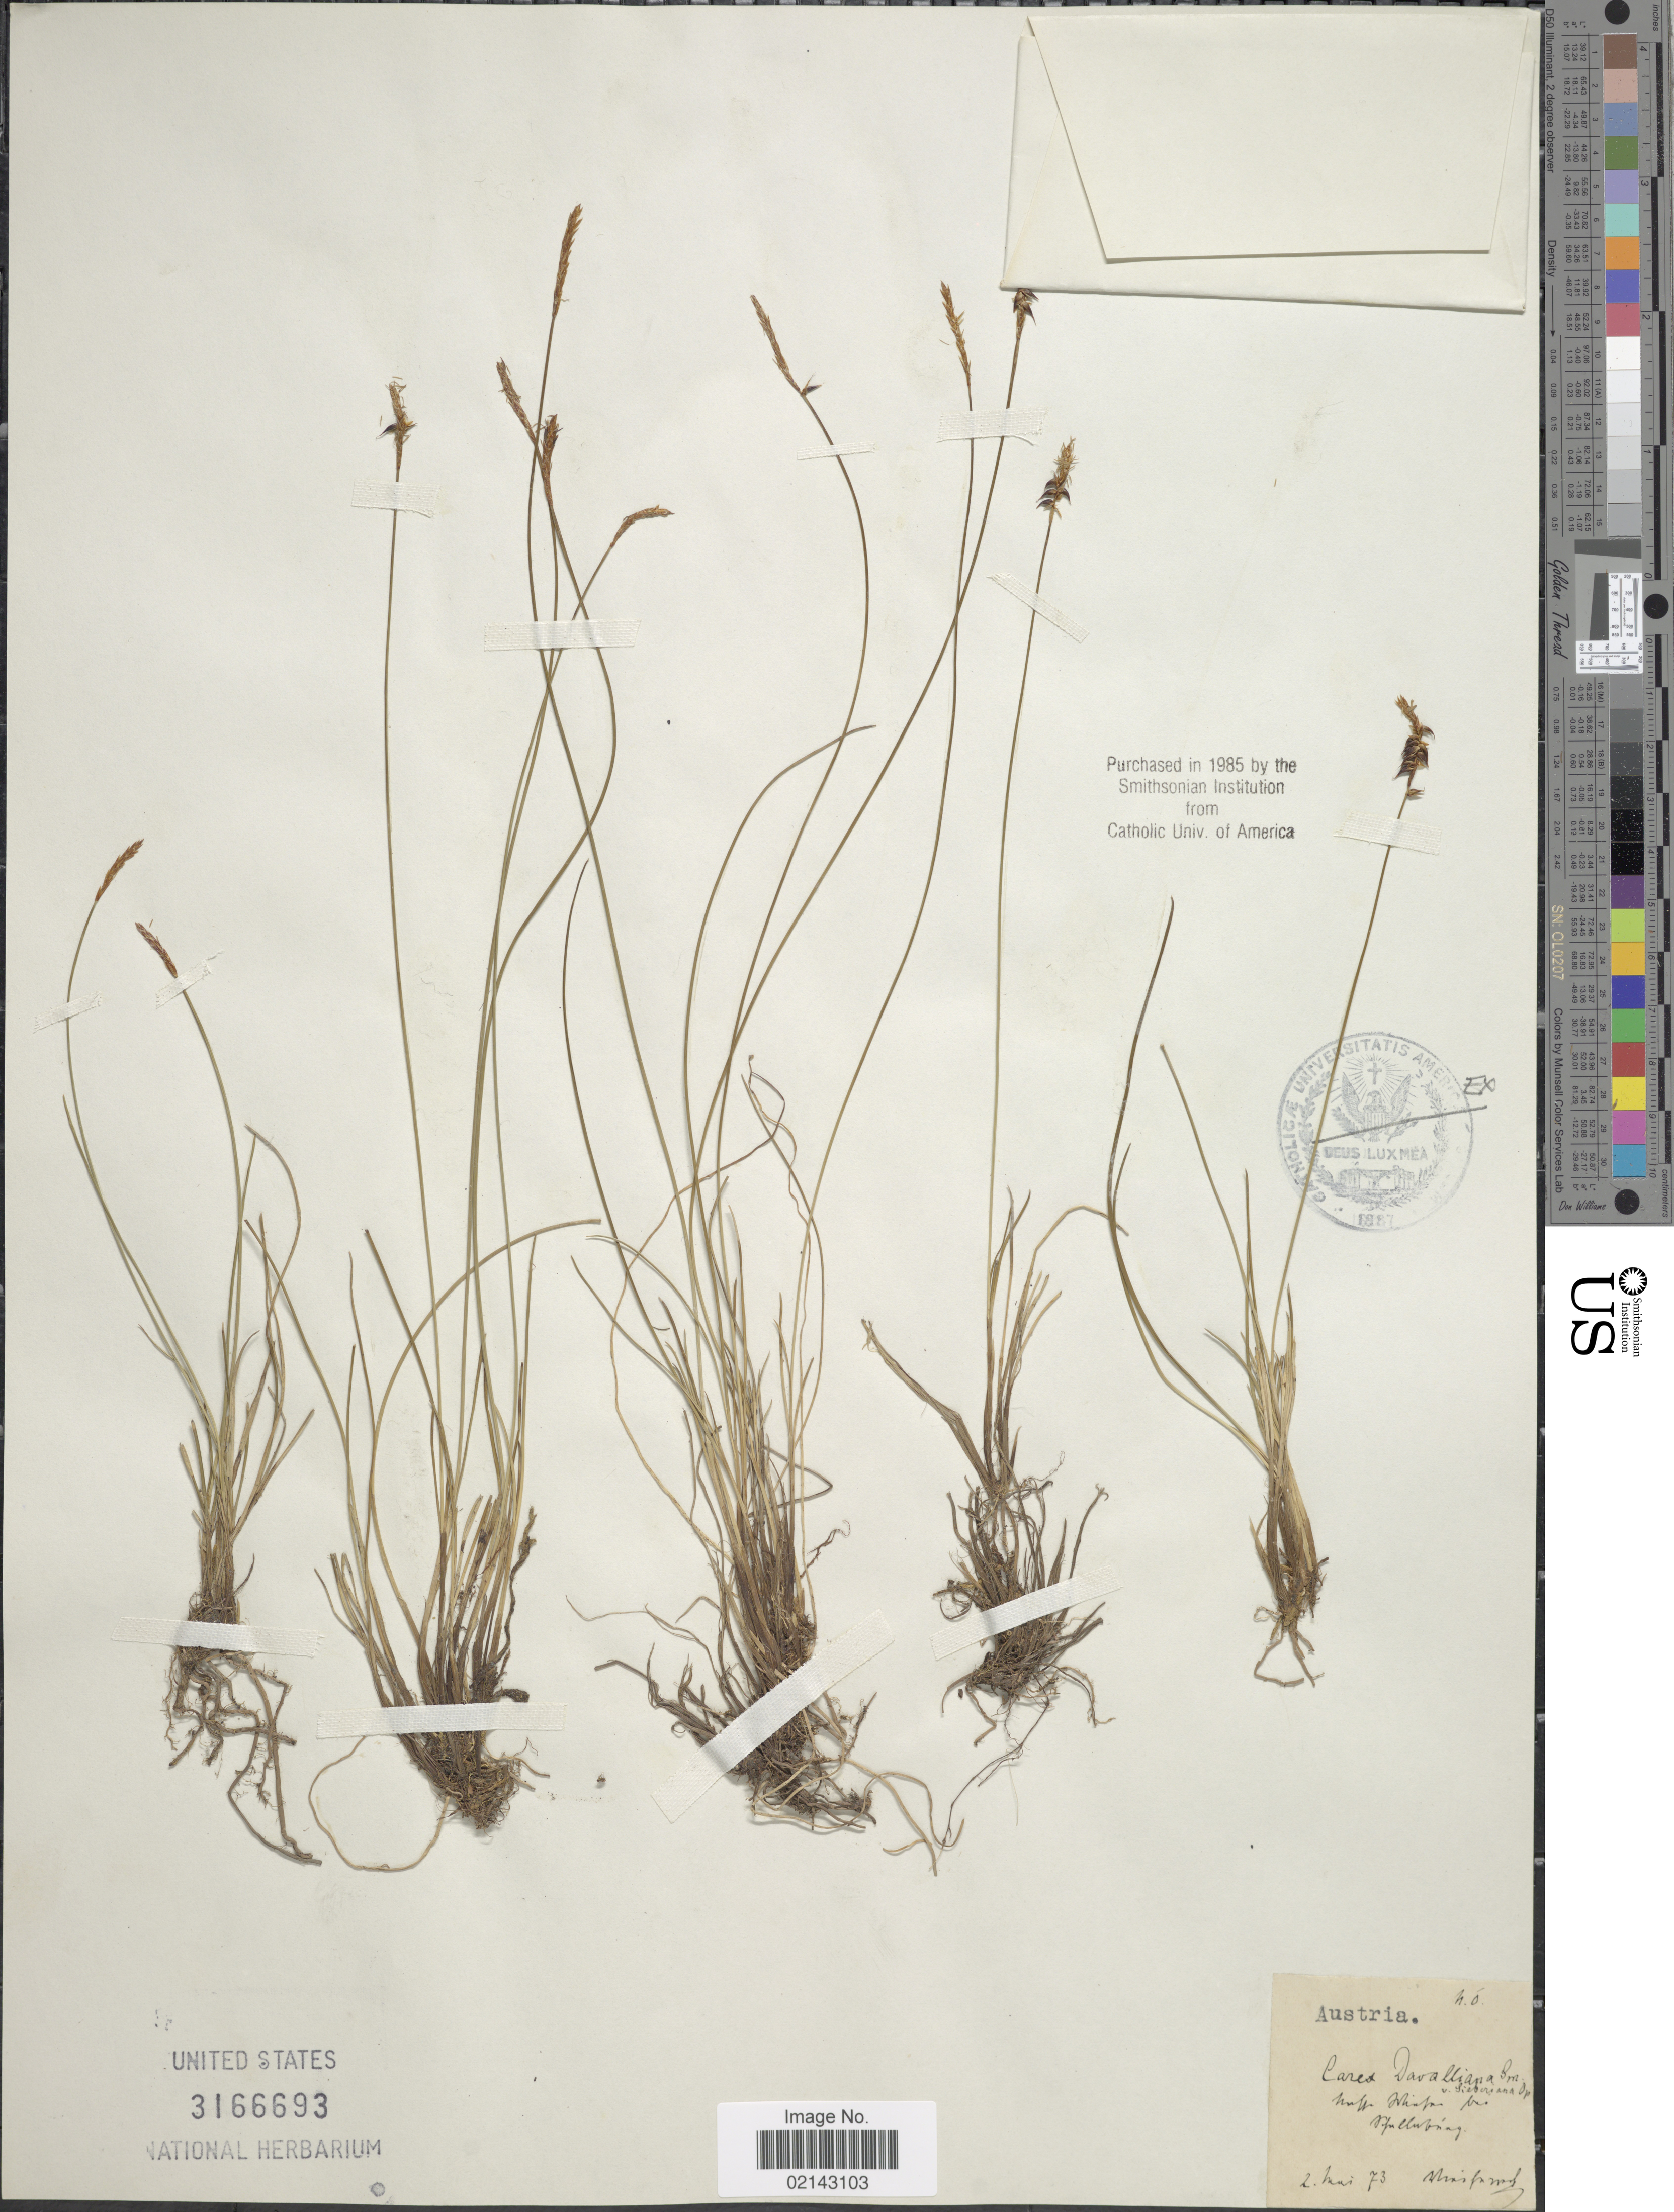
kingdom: Plantae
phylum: Tracheophyta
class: Liliopsida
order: Poales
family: Cyperaceae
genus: Carex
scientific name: Carex davalliana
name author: Sm.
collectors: F. Vierhapper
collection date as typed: Transcribed d/m/y: 02/5/73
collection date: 1873-05-02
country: Austria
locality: N.Ö. [Niederösterreich], nasse Wiesen bei Schallaburg.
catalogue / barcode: US 3166693